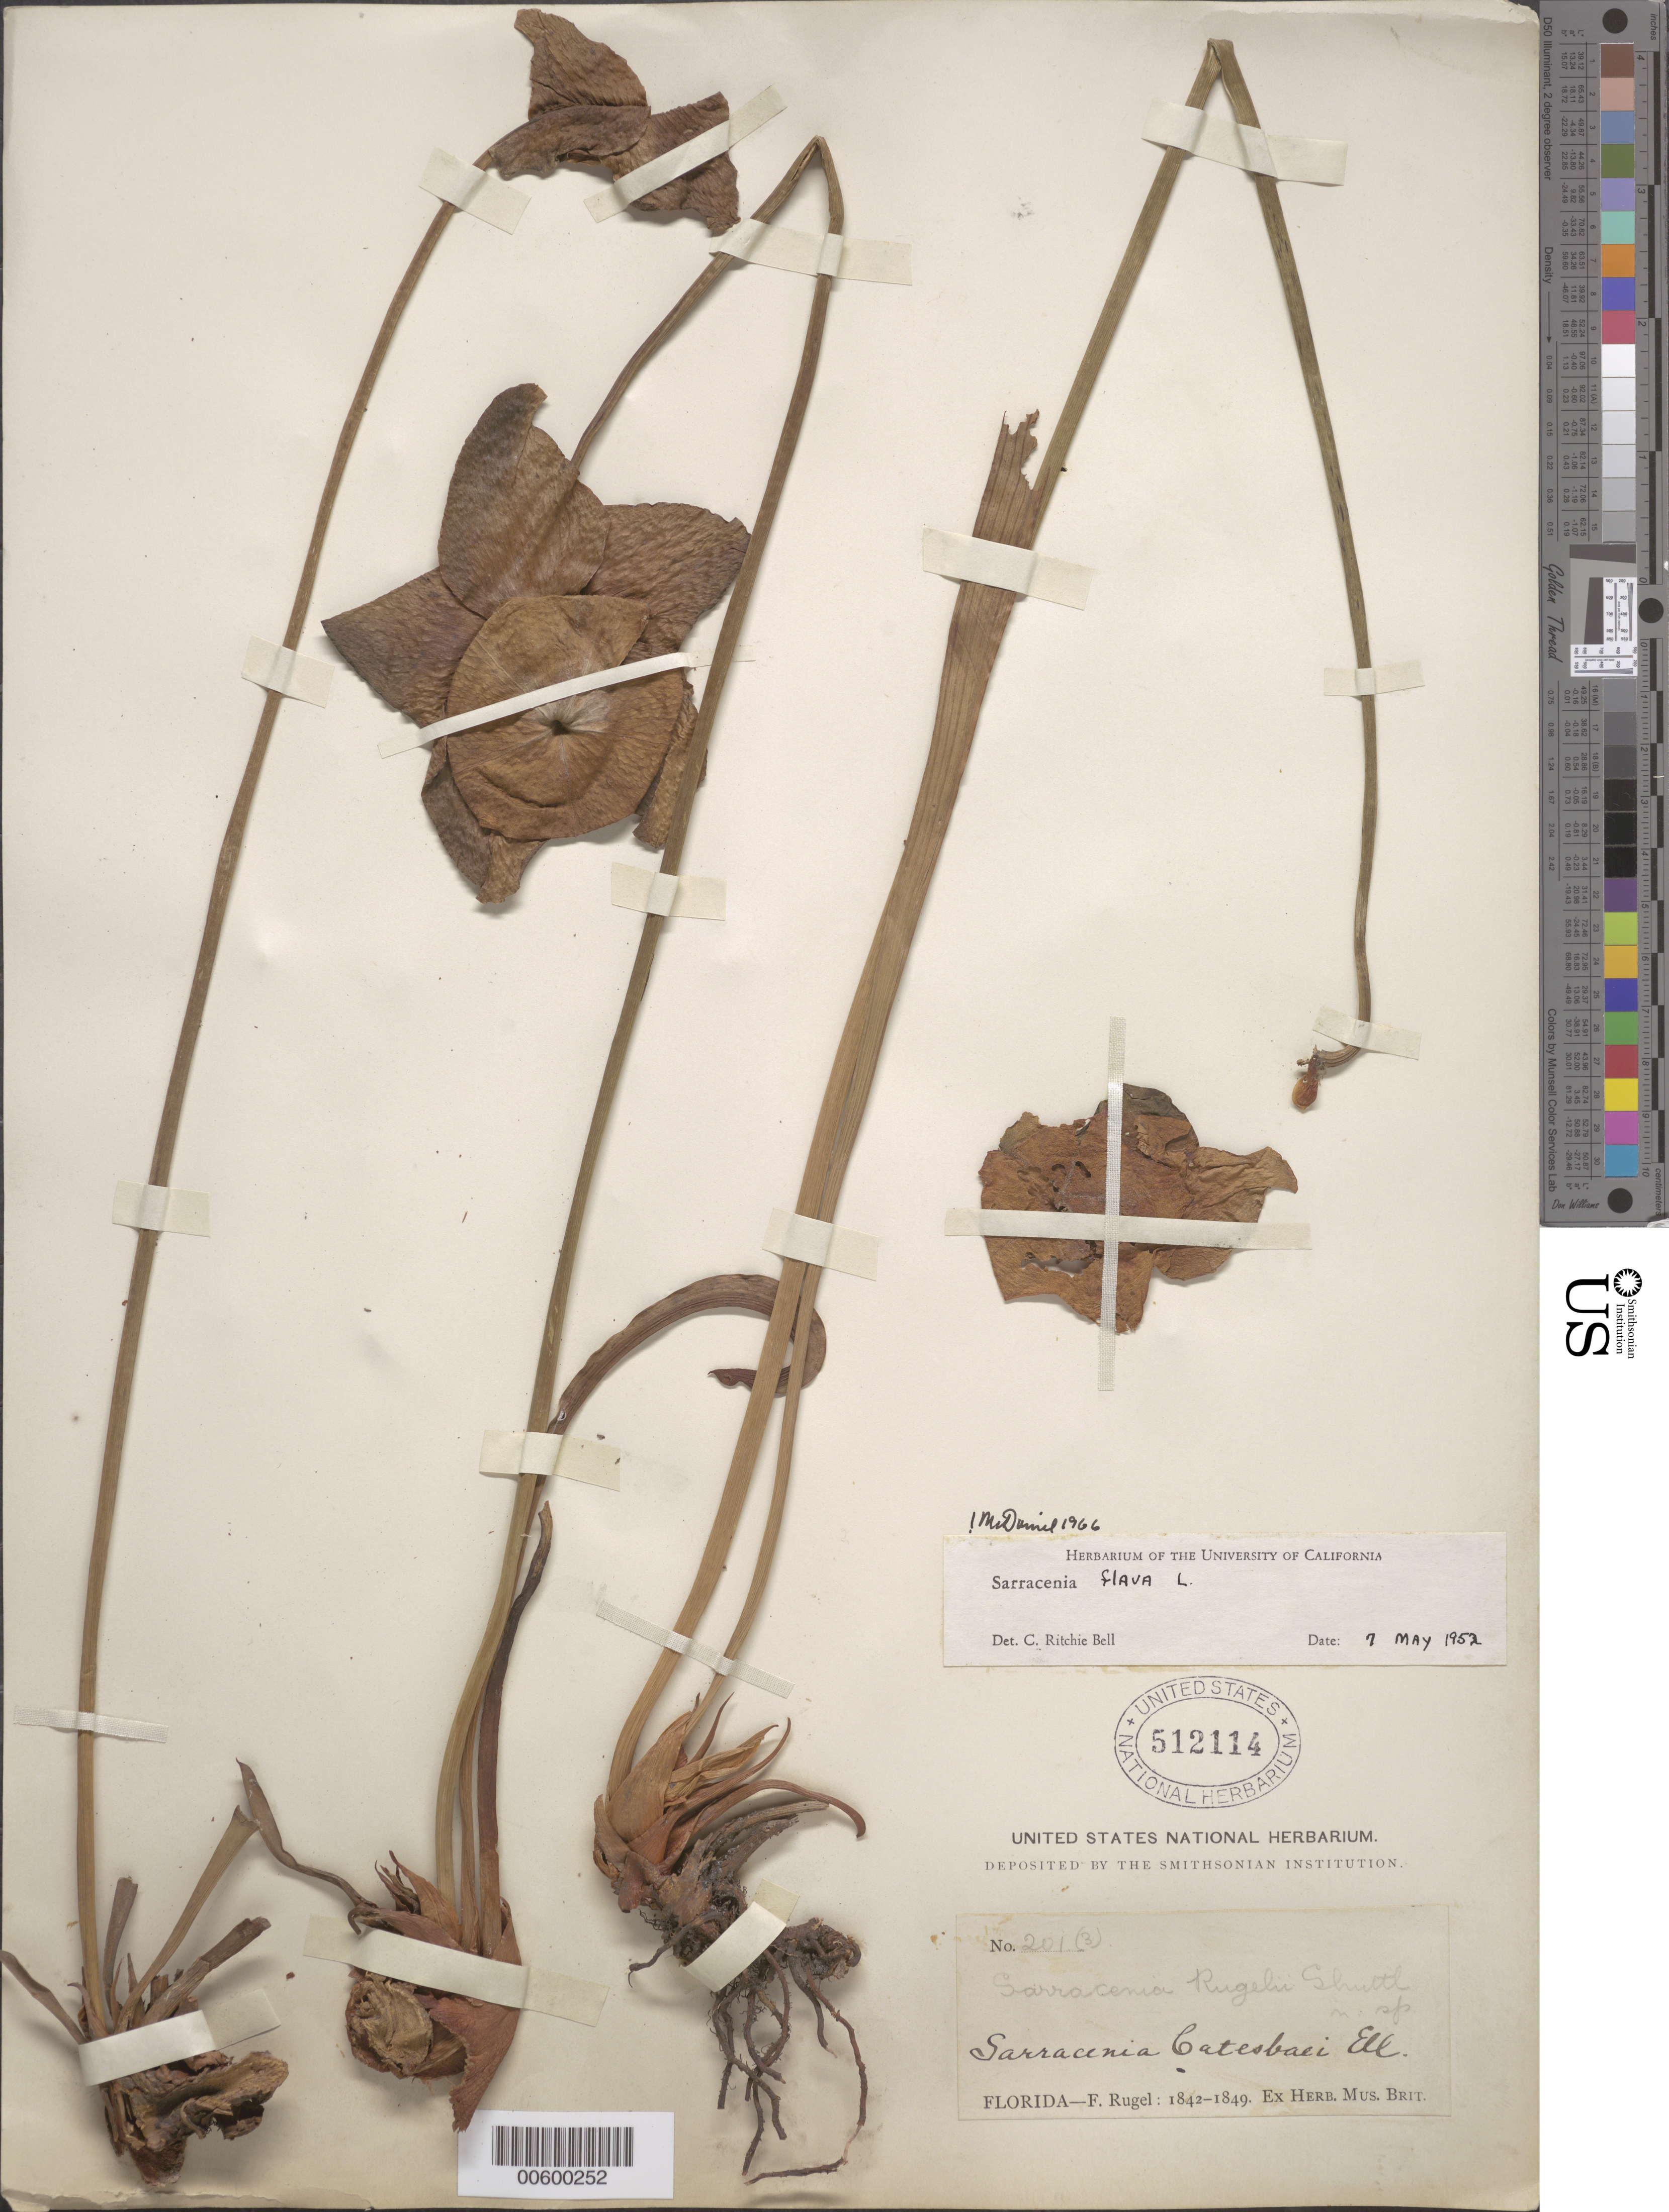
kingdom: Plantae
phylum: Tracheophyta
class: Magnoliopsida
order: Ericales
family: Sarraceniaceae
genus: Sarracenia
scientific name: Sarracenia flava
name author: L.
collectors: F. Rugel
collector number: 201(3)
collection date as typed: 1842 to -- --- 1849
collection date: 1842/1849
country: United States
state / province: Florida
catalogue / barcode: US 512114